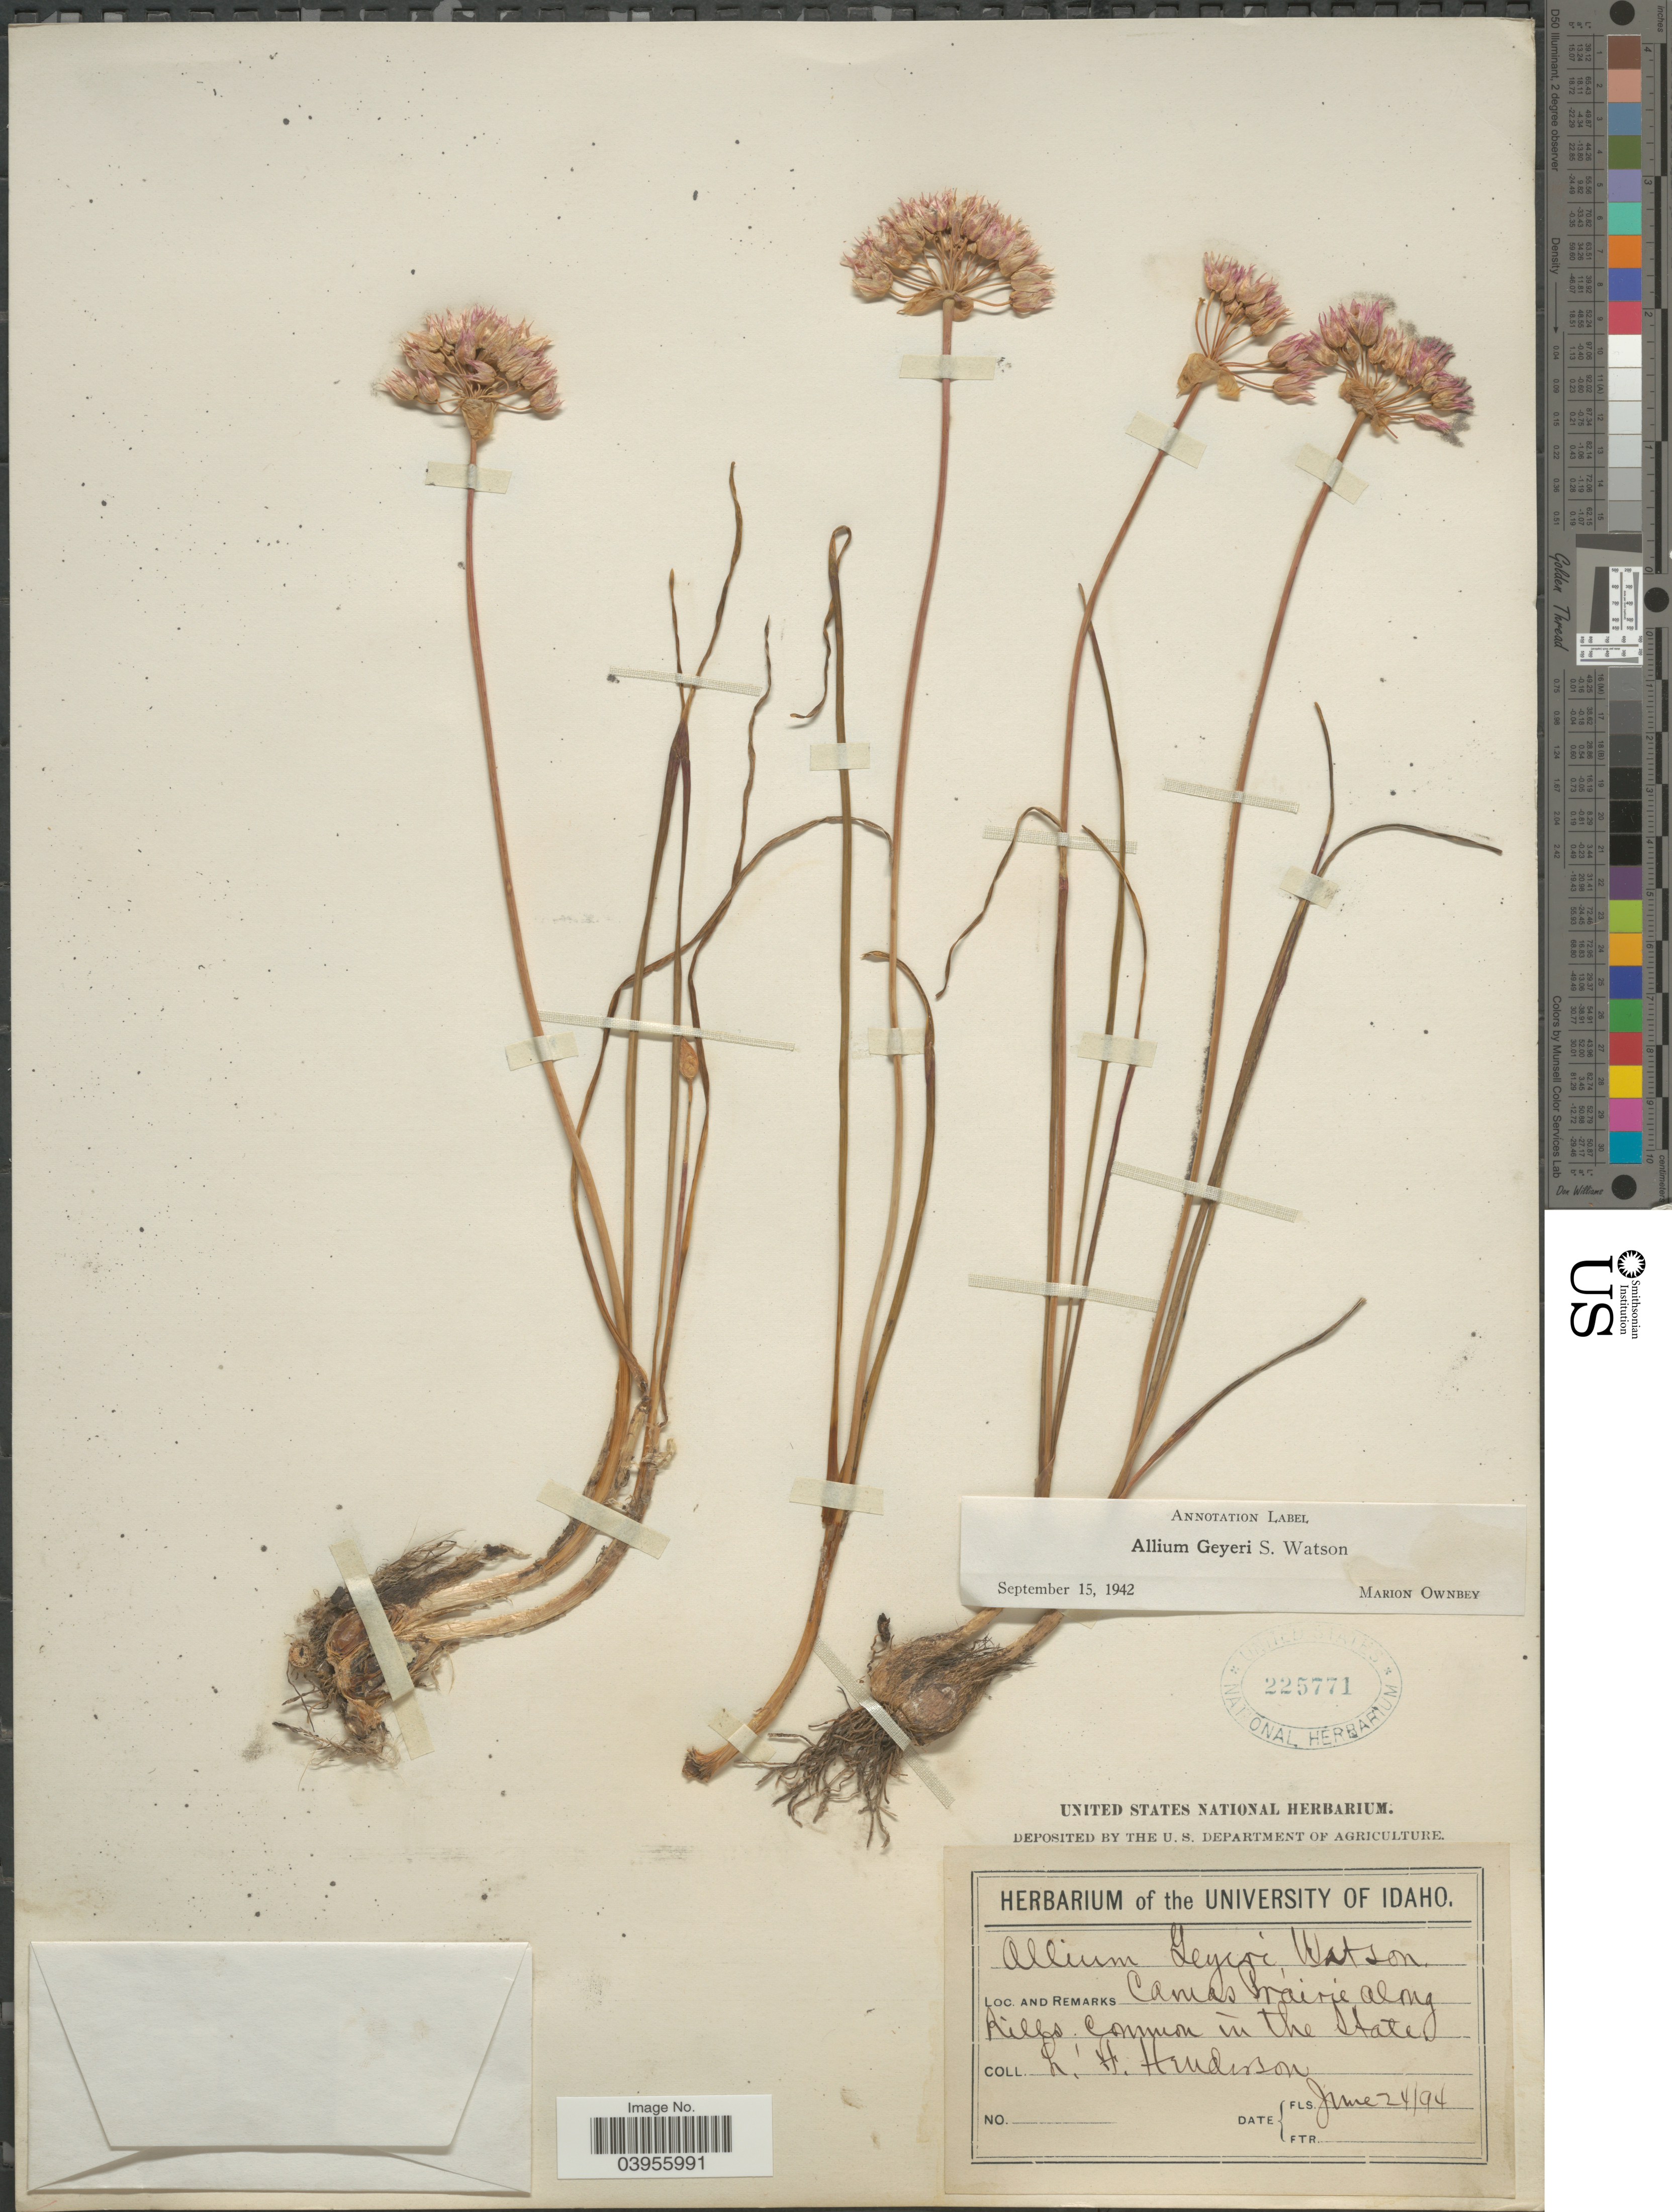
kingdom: Plantae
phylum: Tracheophyta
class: Liliopsida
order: Asparagales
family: Amaryllidaceae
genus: Allium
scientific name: Allium geyeri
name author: S. Watson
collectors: L. Henderson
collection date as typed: Transcribed d/m/y: 24/6/94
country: United States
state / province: Idaho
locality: Camas Prairie along Hills. Common in the State.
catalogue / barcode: US 225771